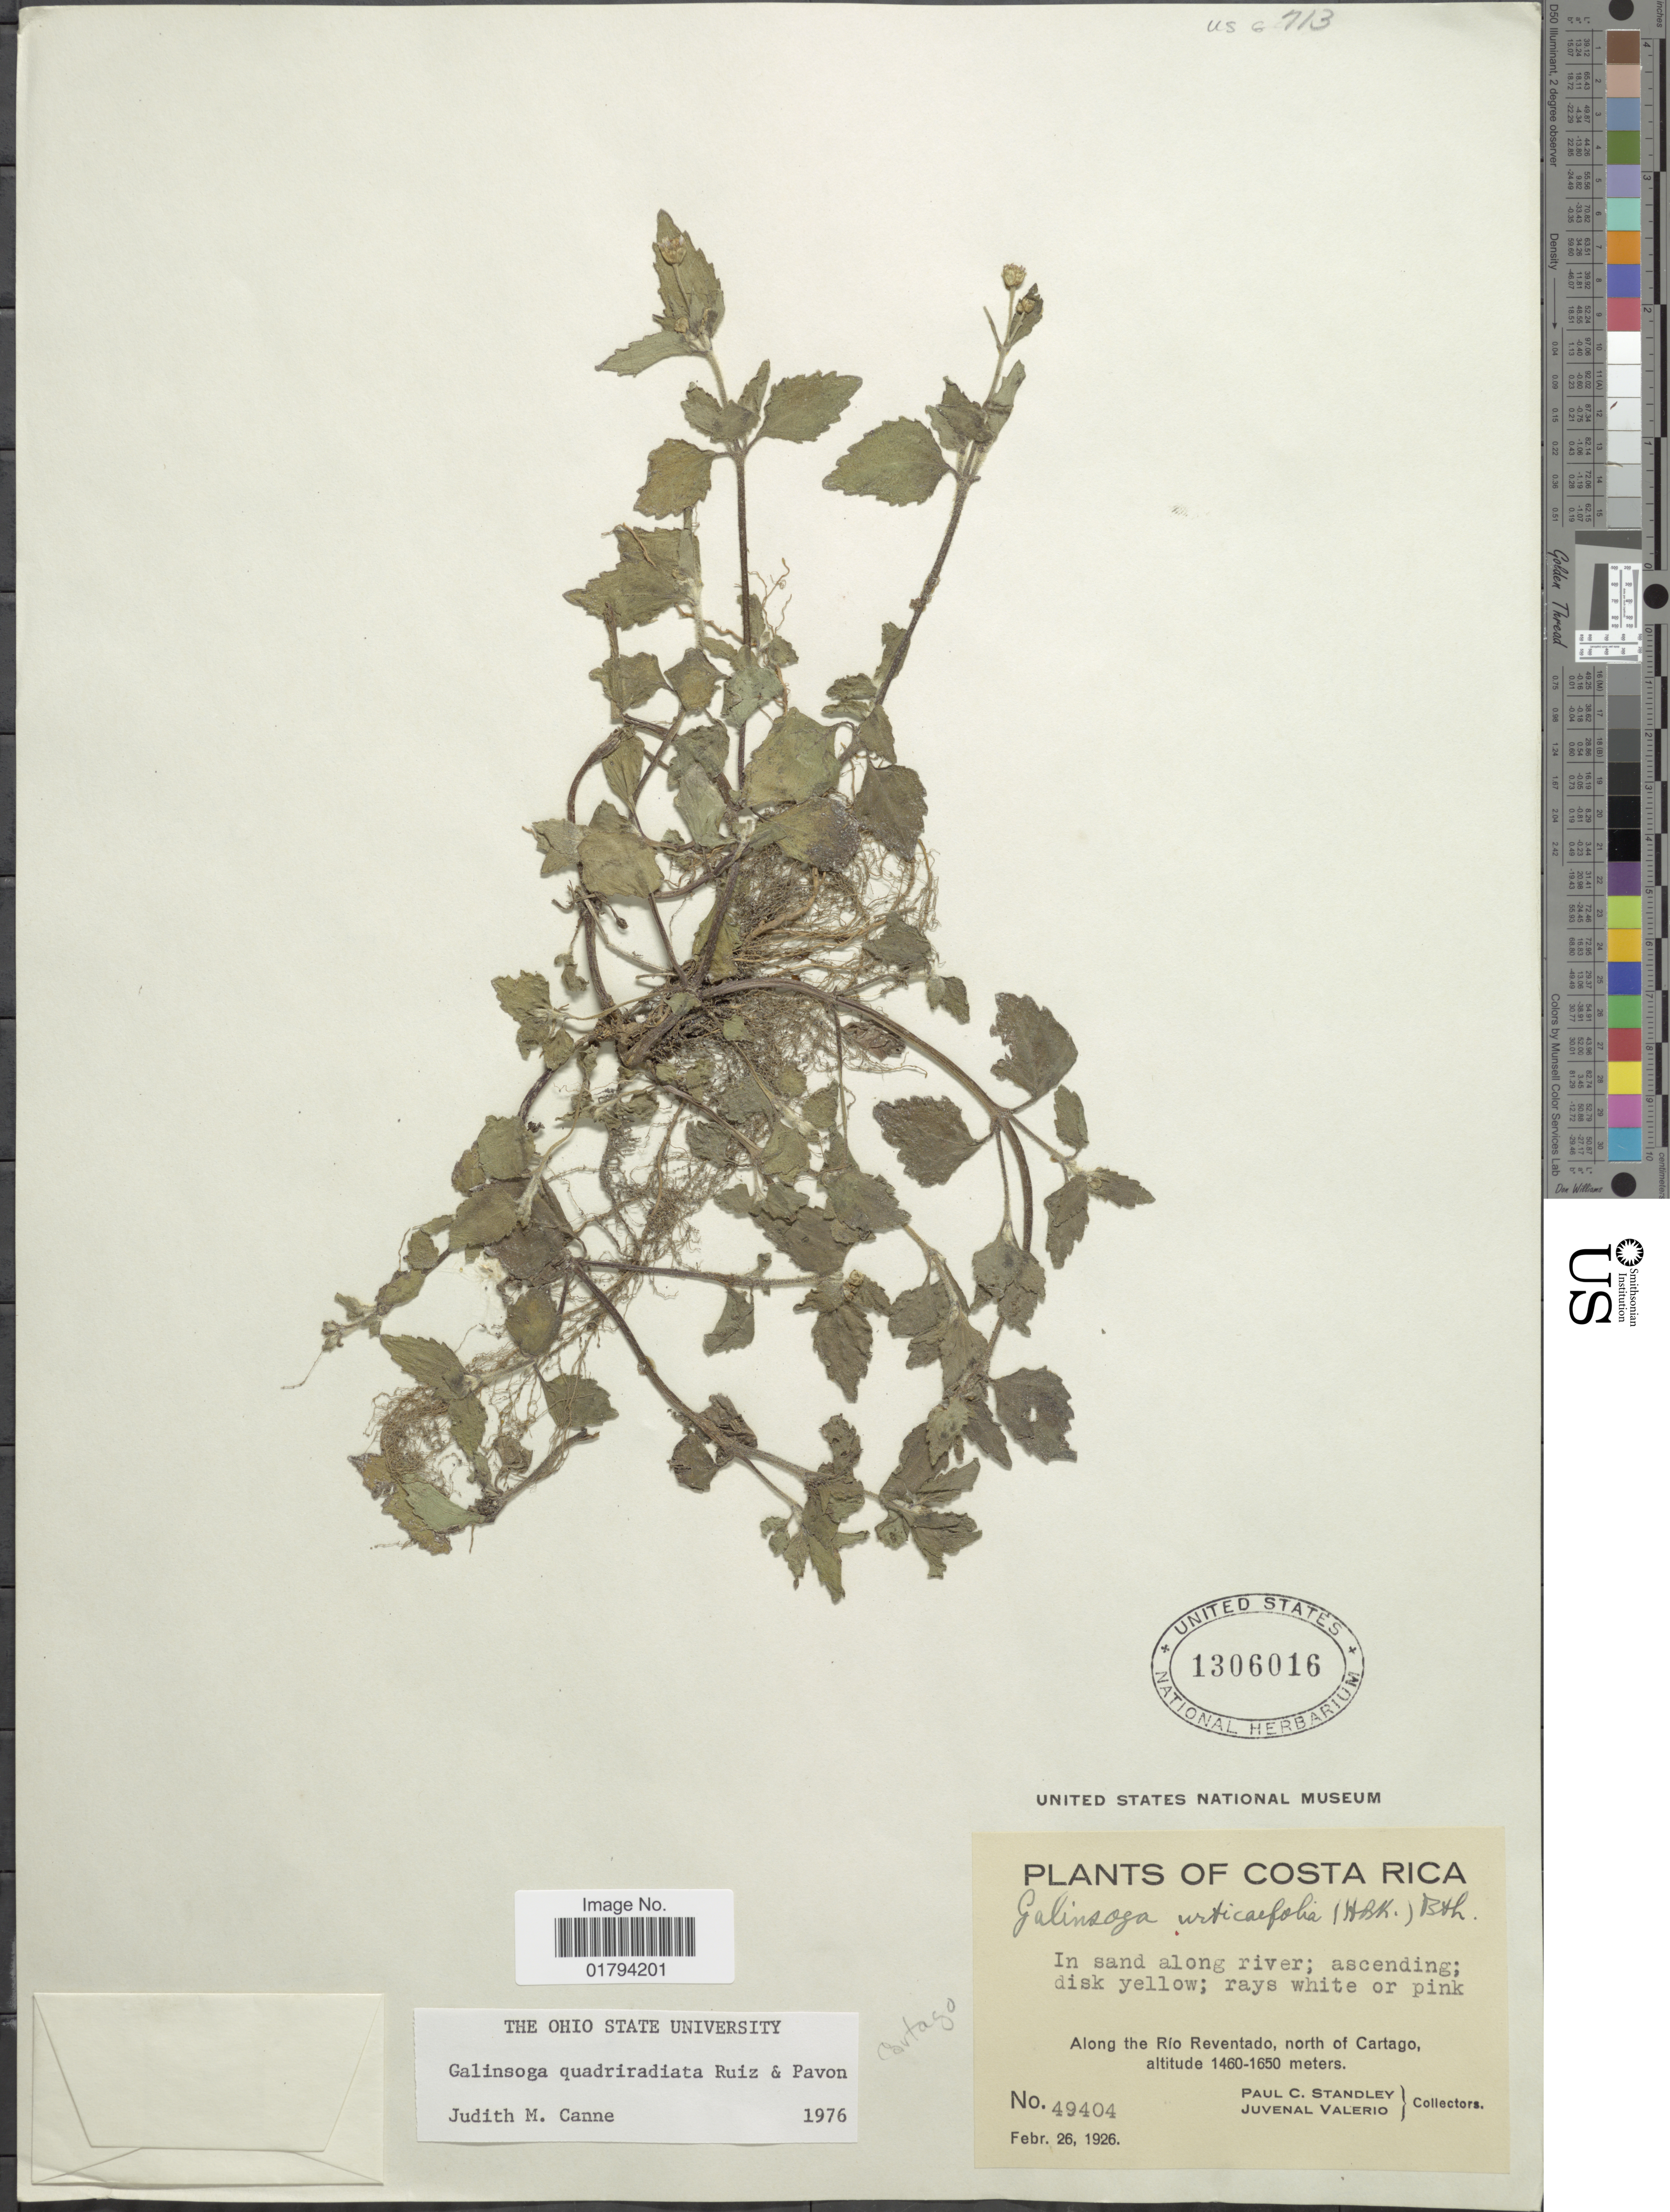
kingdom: Plantae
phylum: Tracheophyta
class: Magnoliopsida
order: Asterales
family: Asteraceae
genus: Galinsoga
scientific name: Galinsoga quadriradiata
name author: Ruiz & Pav.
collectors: P. C. Standley & J. Valerio R.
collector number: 49404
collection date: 1926-02-26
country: Costa Rica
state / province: Cartago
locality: In sand along river, ascending, along the Rio Reventado, north of Cartago.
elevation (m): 1460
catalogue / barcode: US 1306016